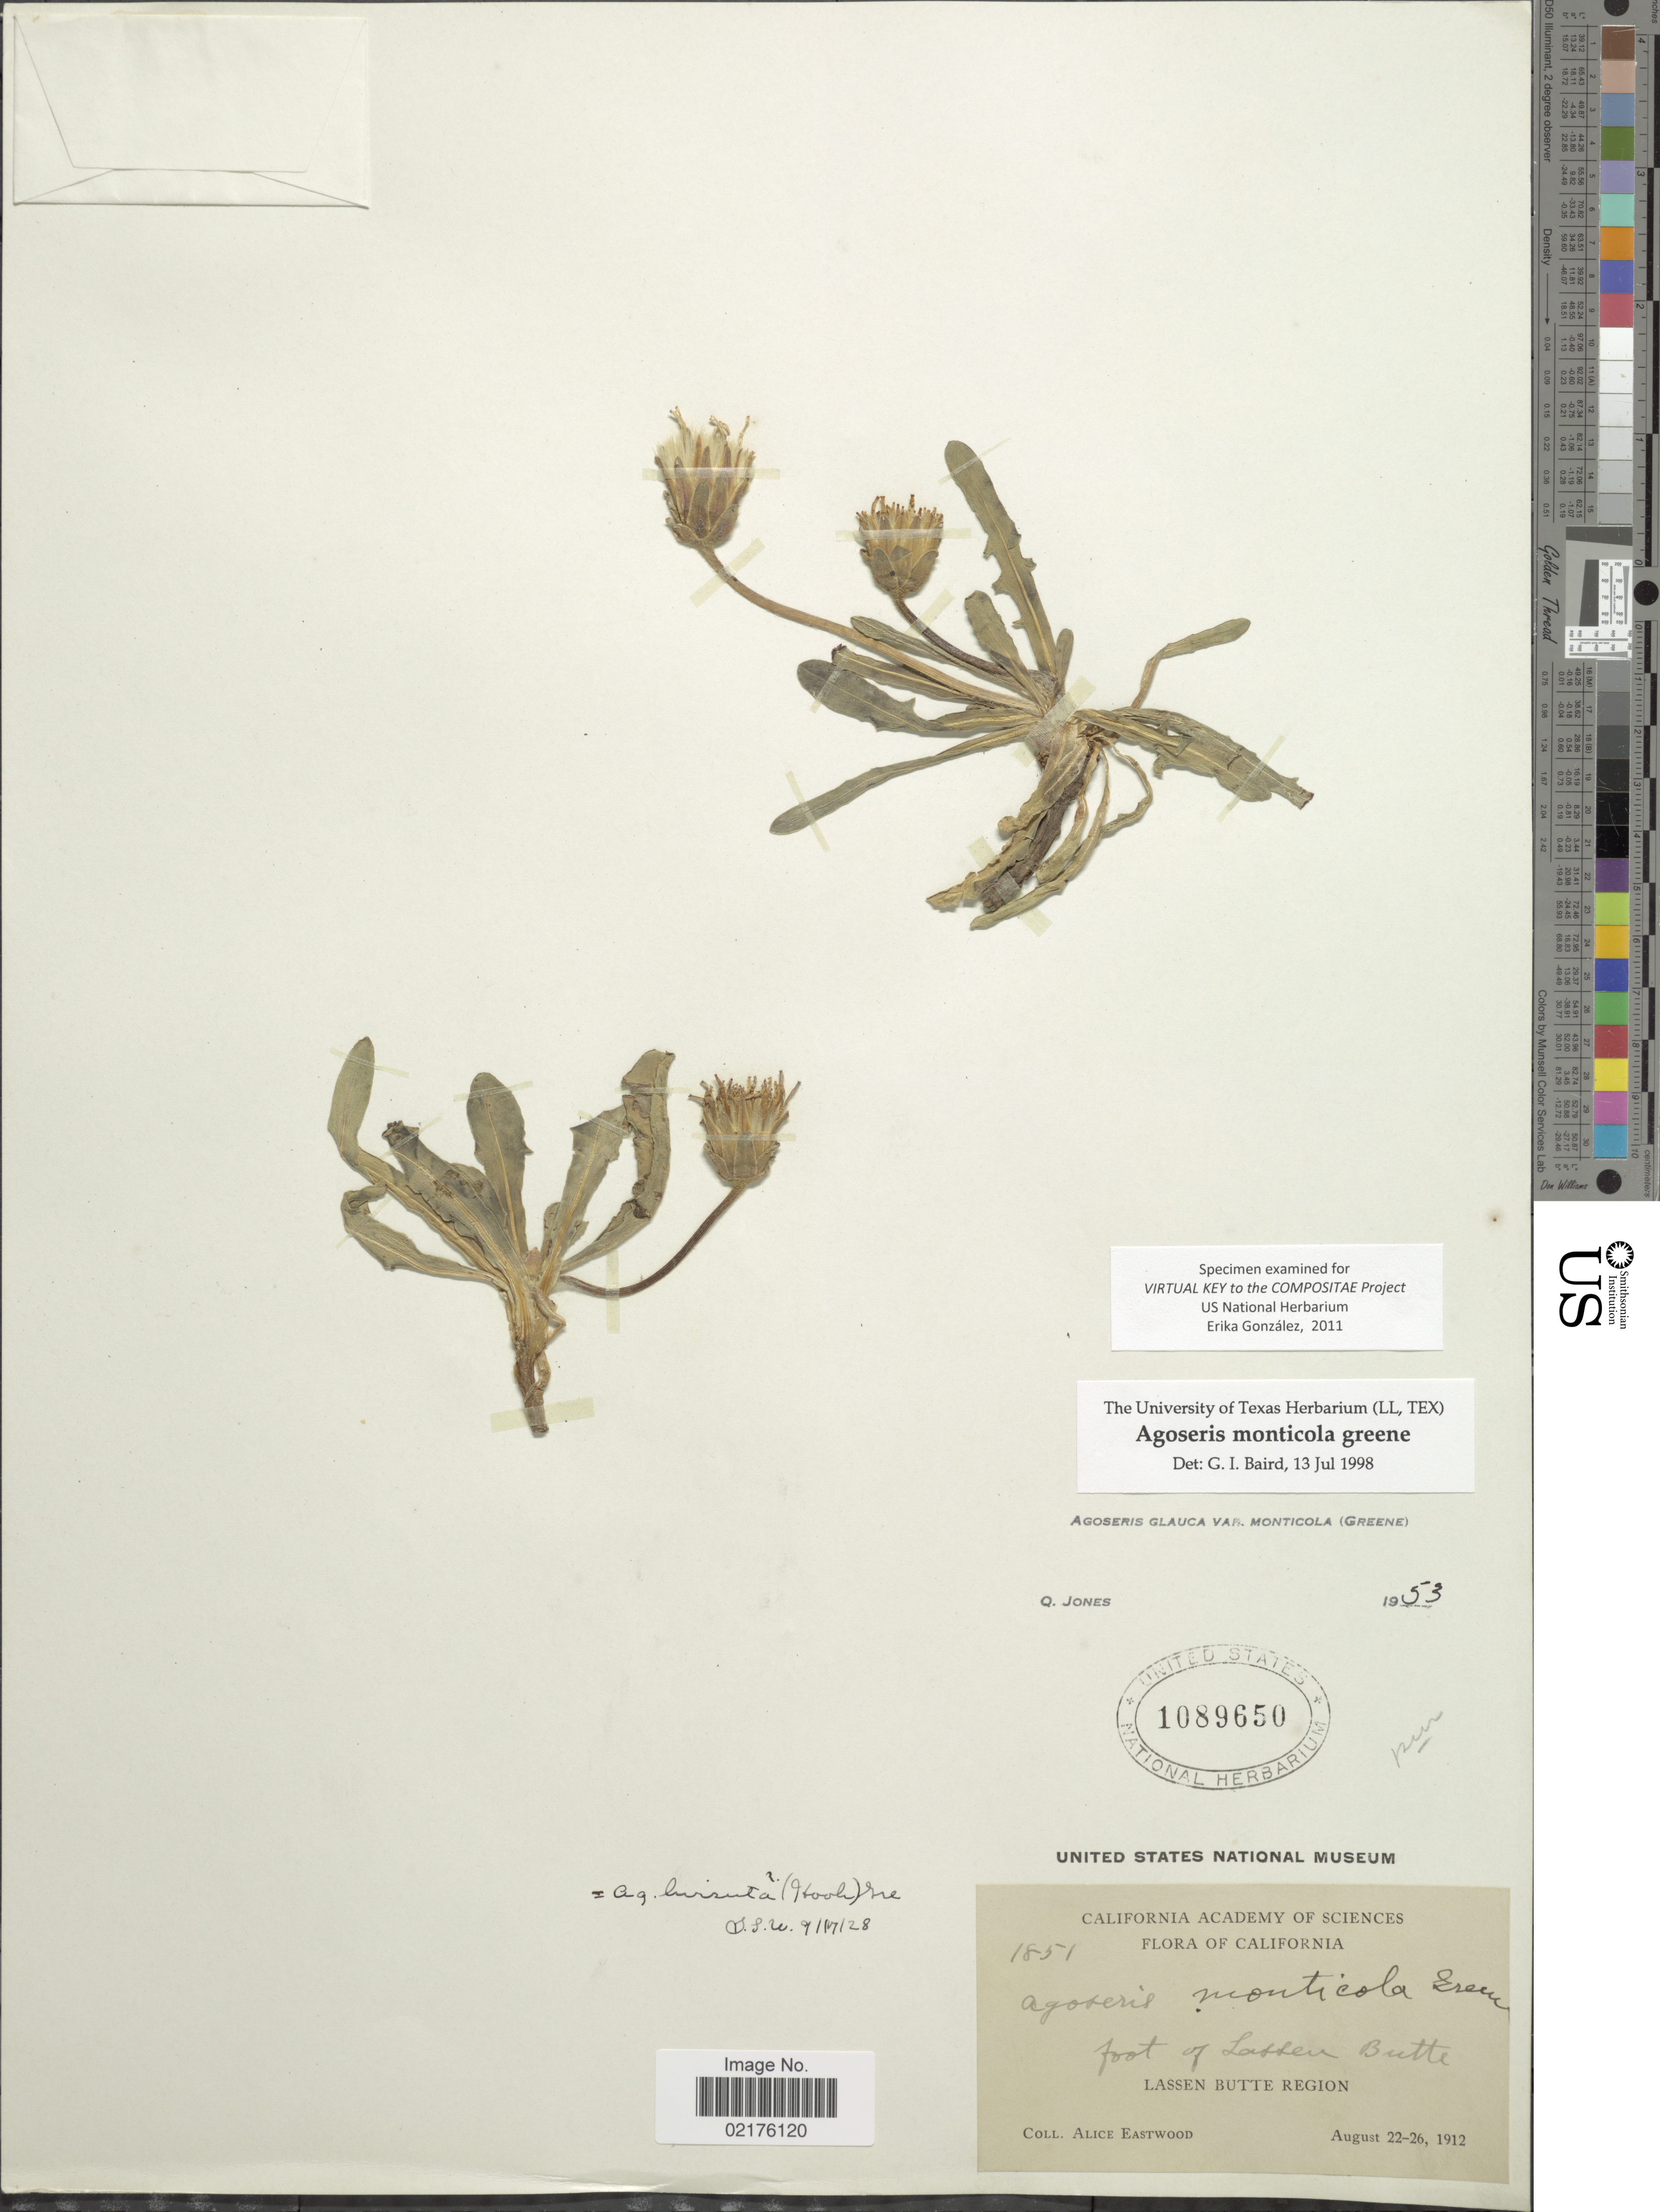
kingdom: Plantae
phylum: Tracheophyta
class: Magnoliopsida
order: Asterales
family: Asteraceae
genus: Agoseris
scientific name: Agoseris monticola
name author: Greene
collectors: A. Eastwood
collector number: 1851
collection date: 1912-08-22/1912-08-26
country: United States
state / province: California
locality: Foot of Lassen Butte, Lassen Butte Region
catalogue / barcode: US 1089650